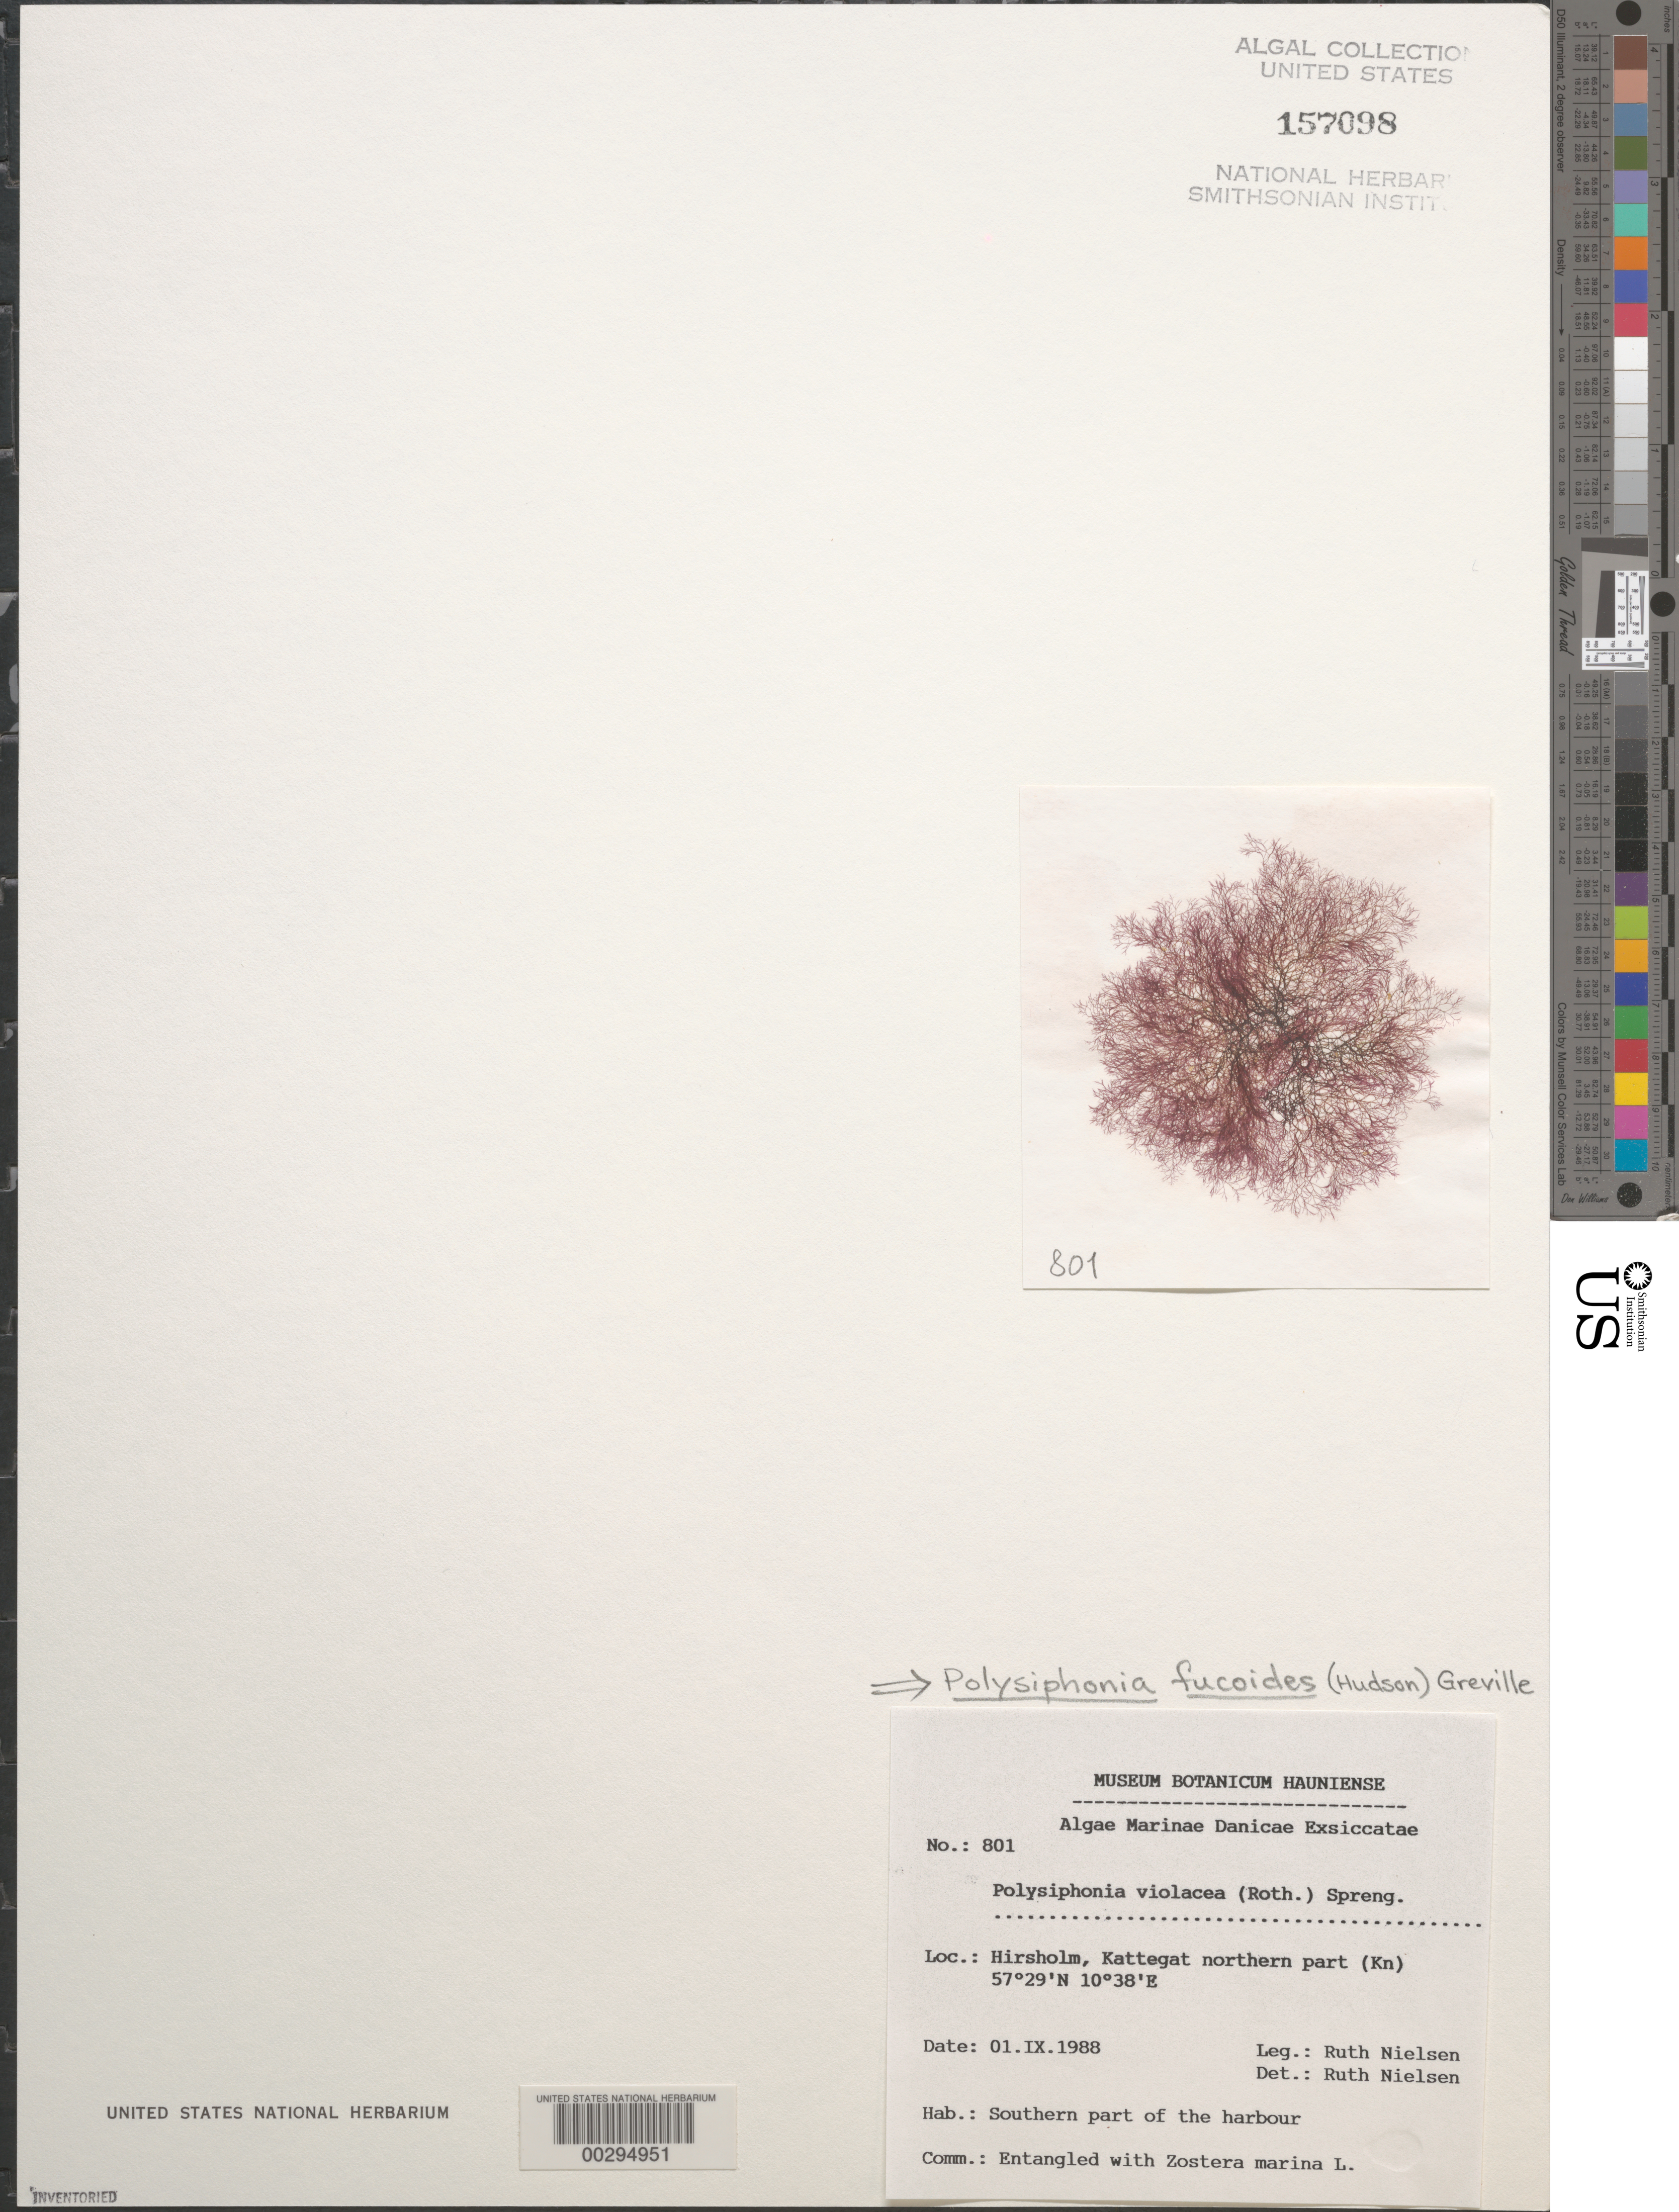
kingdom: Plantae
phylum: Rhodophyta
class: Florideophyceae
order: Ceramiales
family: Rhodomelaceae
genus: Vertebrata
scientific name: Vertebrata fucoides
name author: (Hudson) Kuntze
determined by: Algae name updating Project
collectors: R. Nielsen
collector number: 801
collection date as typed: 01 Sep 1988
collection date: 1988-09-01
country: Denmark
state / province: Nordjylland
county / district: Frederikshavn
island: Hirsholm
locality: Southern part of harbour, Kattegat, northern part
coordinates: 57 29'N, 10 38'E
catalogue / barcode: US 157098